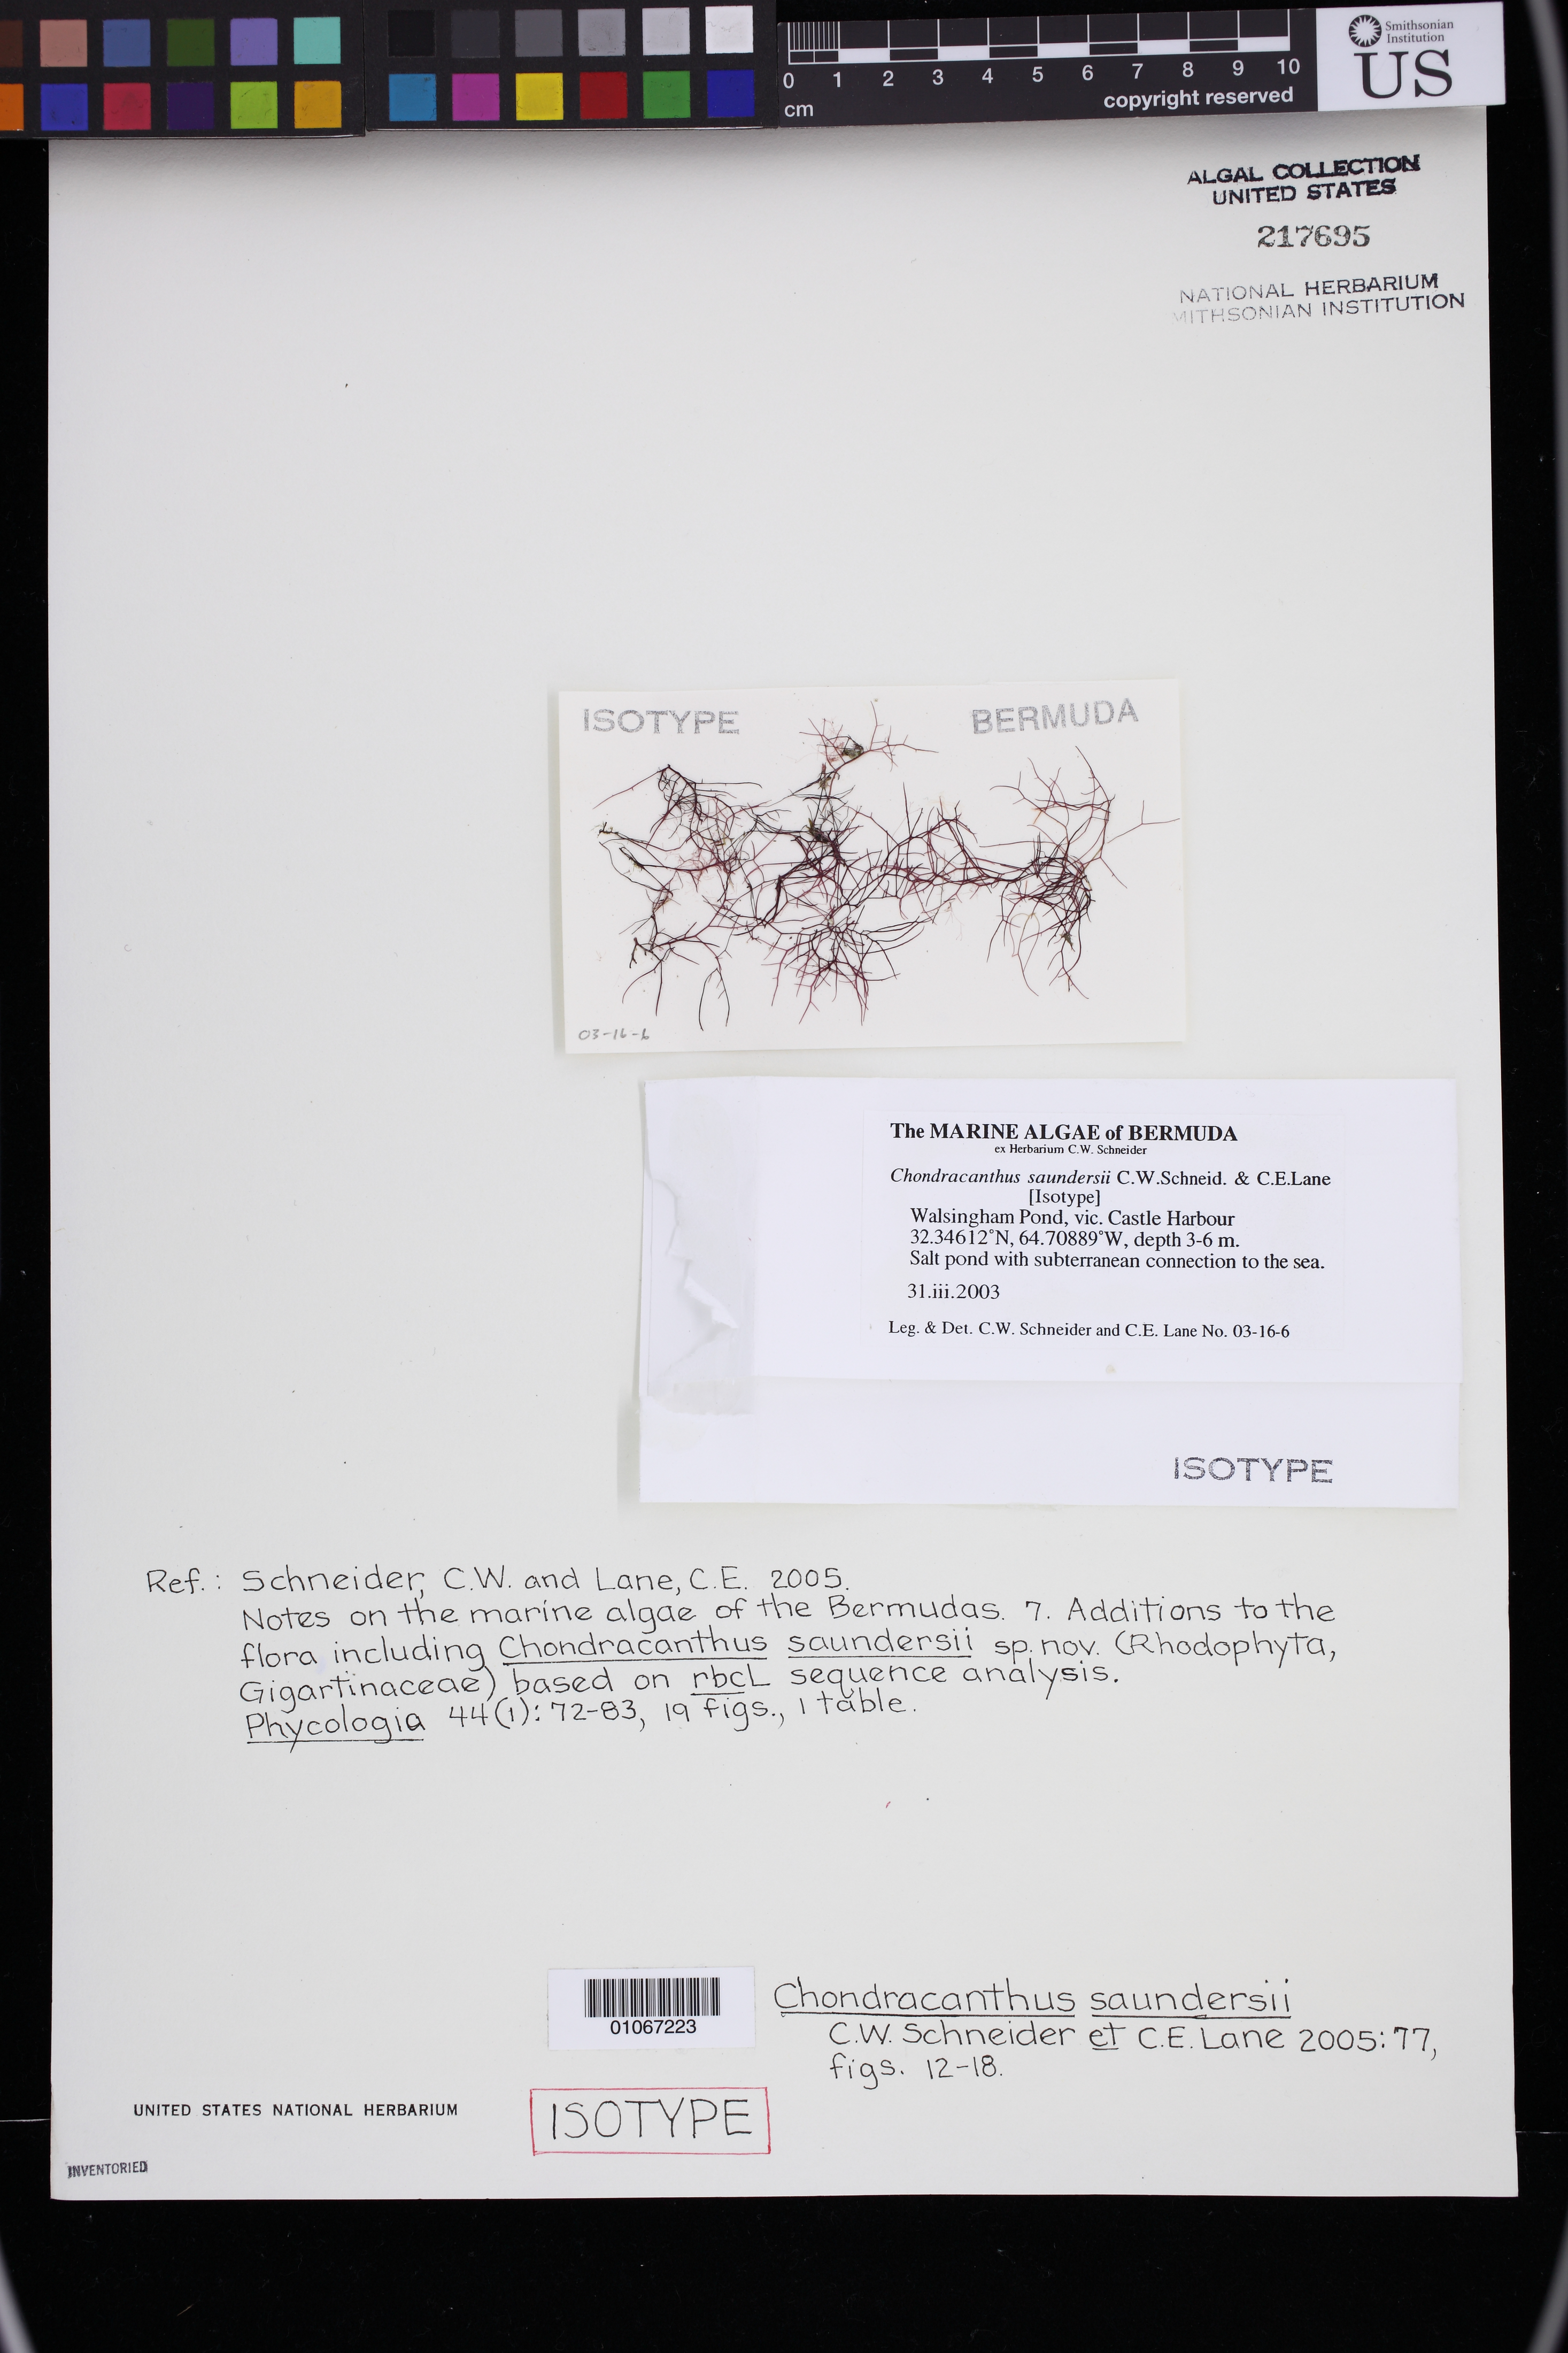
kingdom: Plantae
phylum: Rhodophyta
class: Florideophyceae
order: Gigartinales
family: Gigartinaceae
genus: Chondracanthus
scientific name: Chondracanthus saundersii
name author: C.W. Schneid. & C.E. Lane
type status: Isotype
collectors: C. W. Schneider & C. E. Lane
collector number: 03-16-6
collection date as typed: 31 Mar 2003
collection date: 2003-03-31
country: Bermuda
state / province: Hamilton Parish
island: Bermuda Island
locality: Walsingham Pond, Castle Harbour area.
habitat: Salt pond with subterranean connection to the sea. Depth 3-6 m.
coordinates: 32.34612 N, 64.70889 W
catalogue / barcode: US 217695